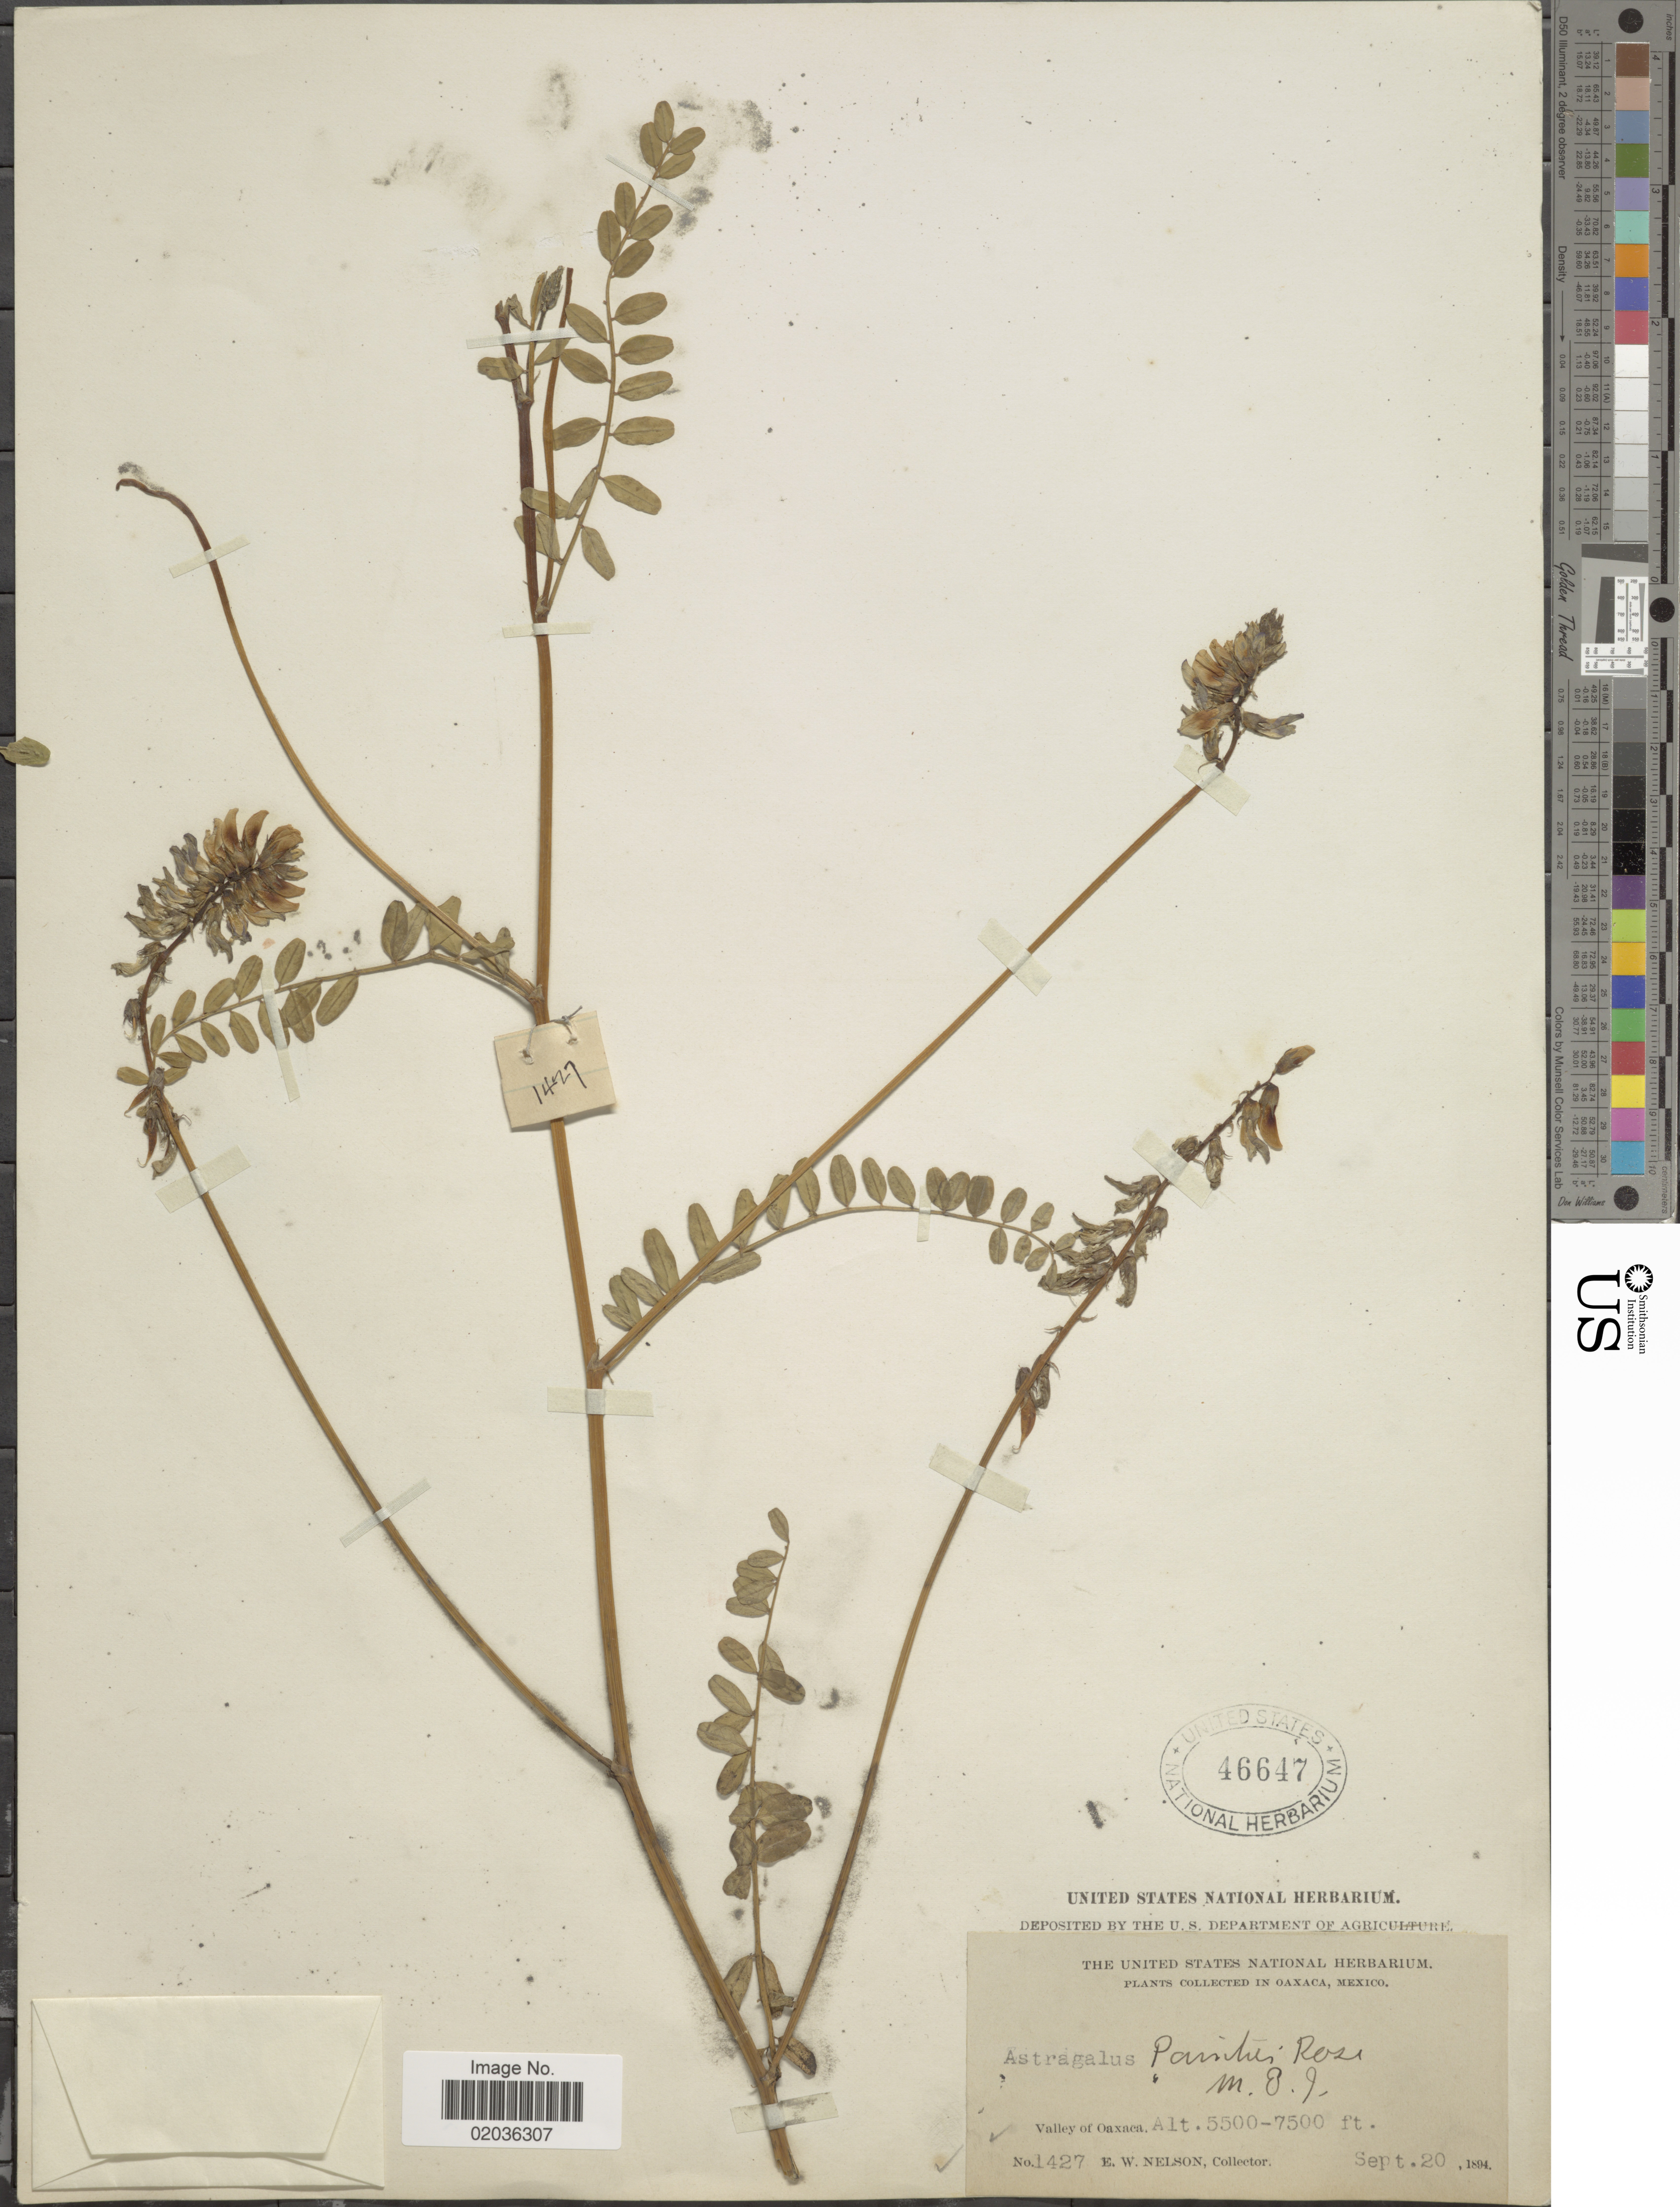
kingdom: Plantae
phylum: Tracheophyta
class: Magnoliopsida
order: Fabales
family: Fabaceae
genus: Astragalus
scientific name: Astragalus strigulosus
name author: Kunth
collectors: E. W. Nelson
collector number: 1427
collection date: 1894-09-20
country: Mexico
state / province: Oaxaca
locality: Valley of Oaxaca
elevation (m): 1676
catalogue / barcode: US 46647